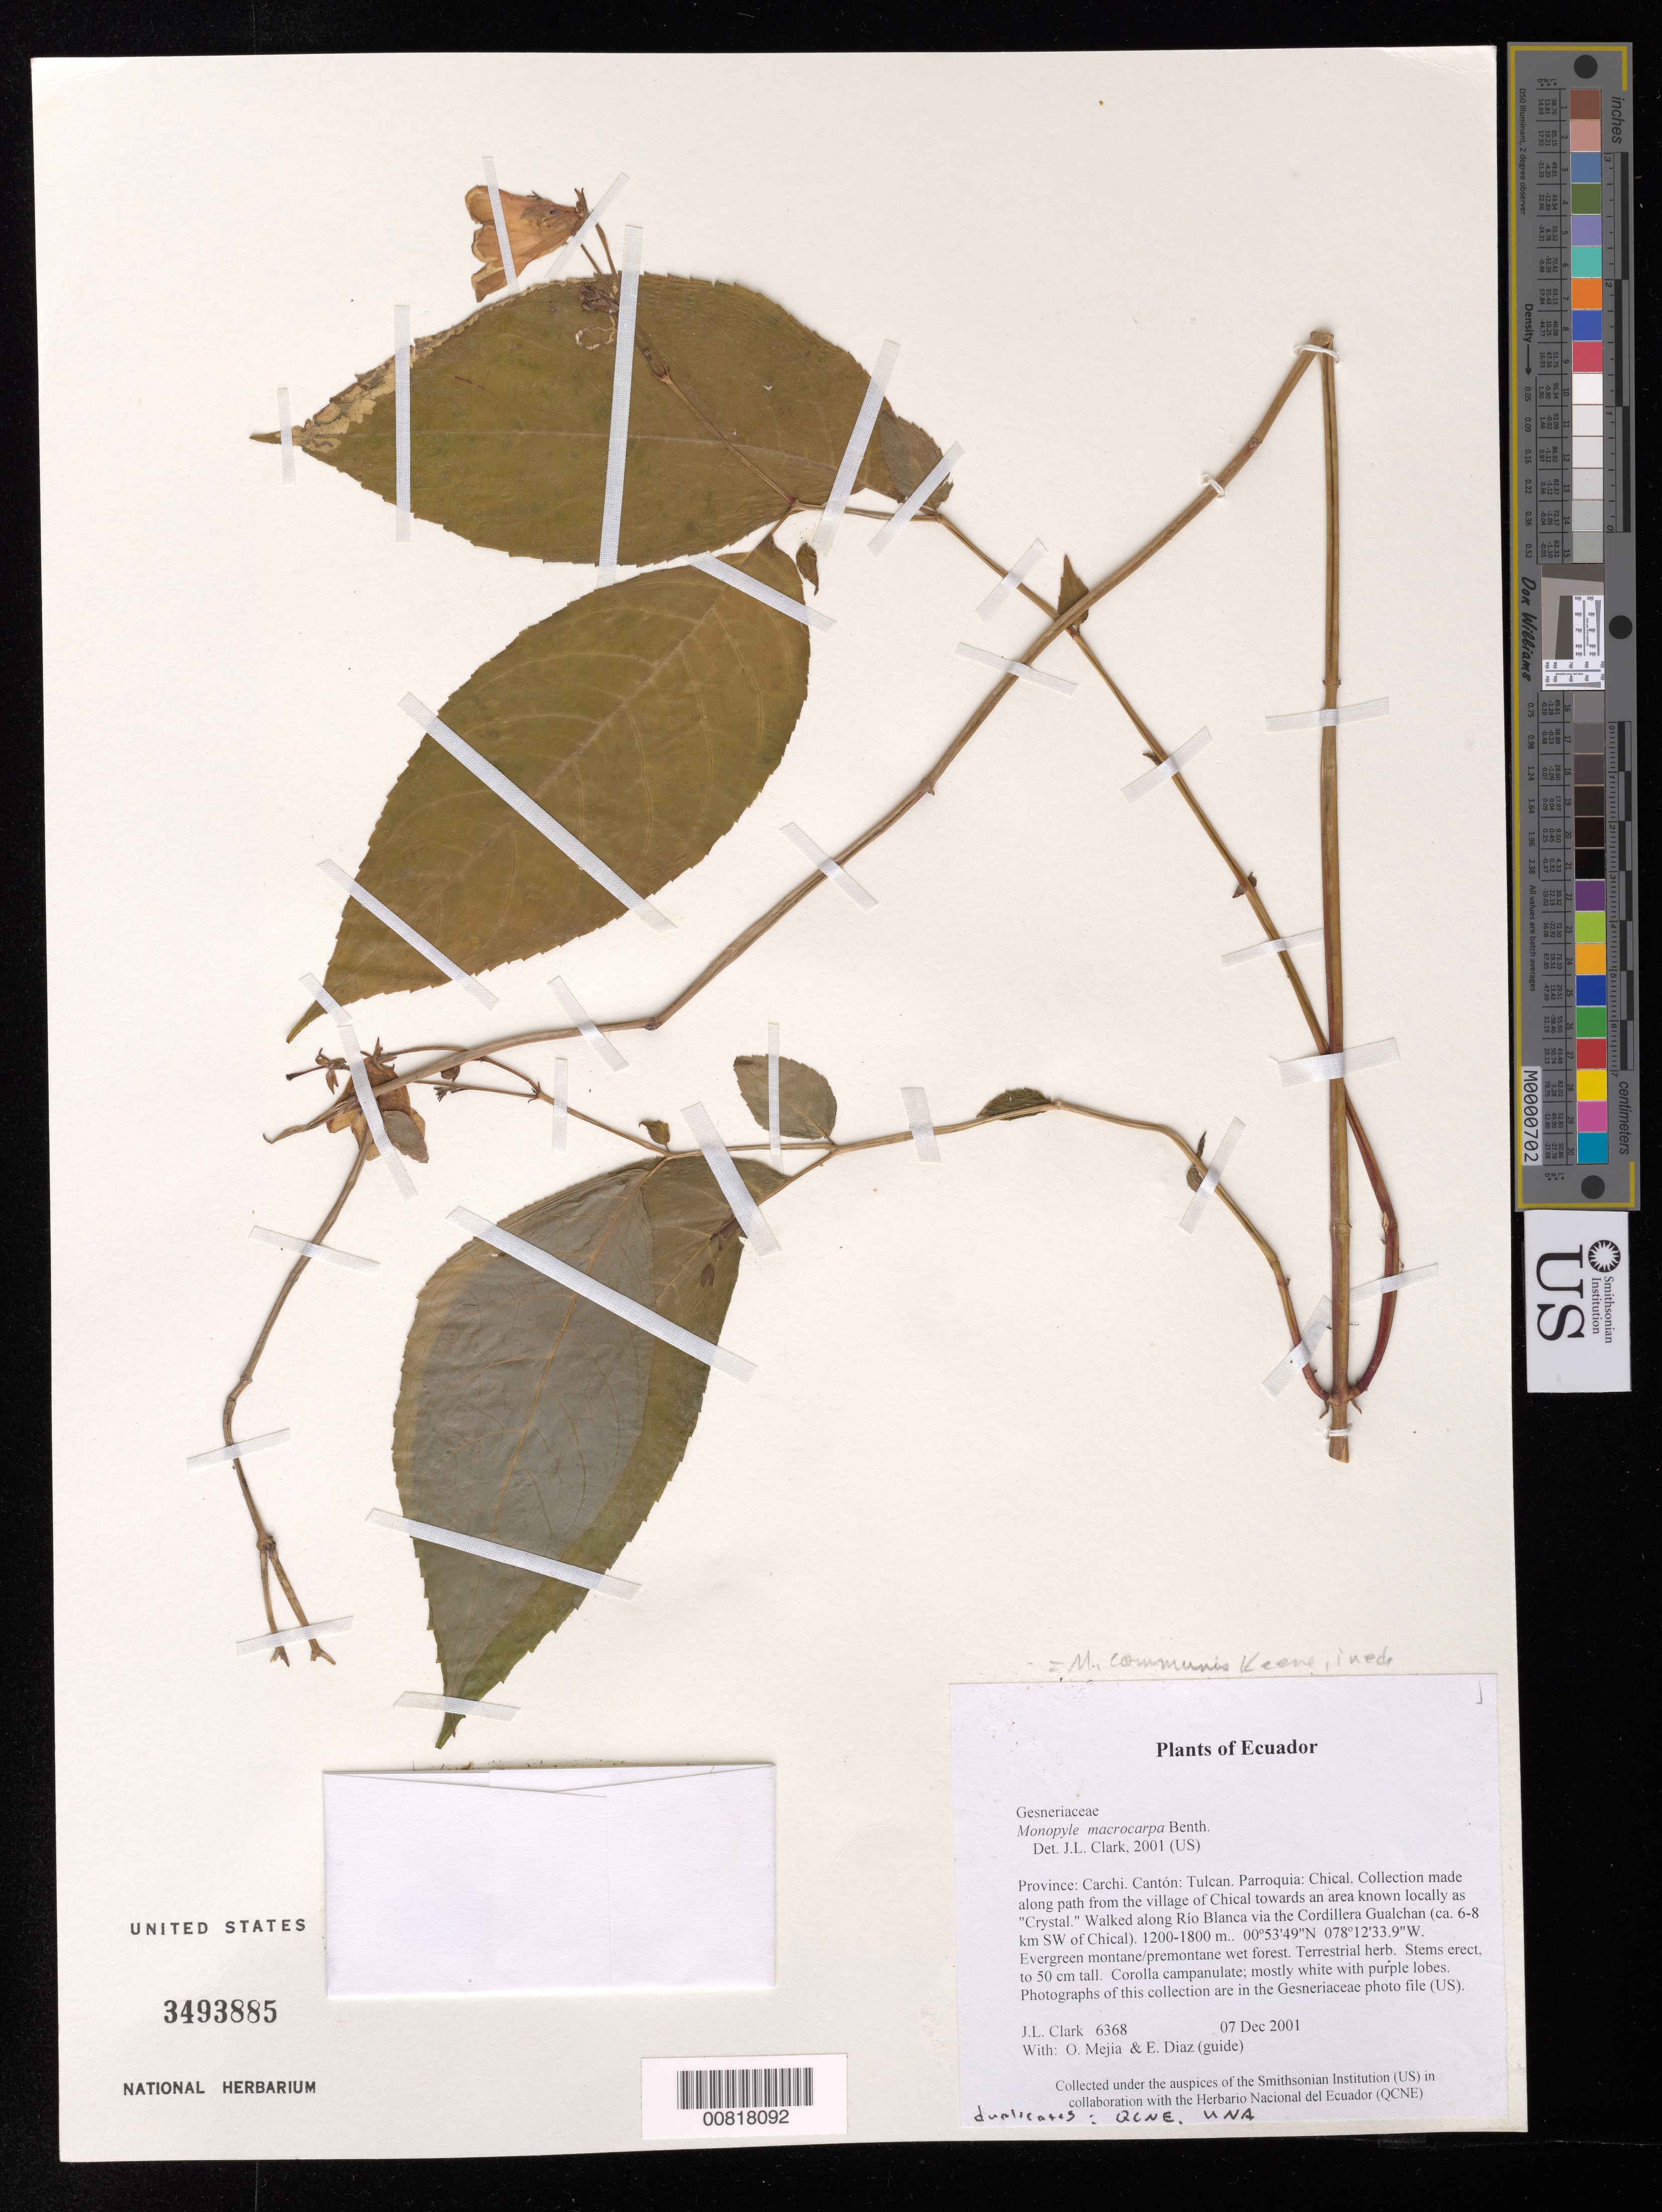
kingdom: Plantae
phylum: Tracheophyta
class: Magnoliopsida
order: Lamiales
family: Gesneriaceae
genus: Monopyle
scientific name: Monopyle macrocarpa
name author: Benth.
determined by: Clark, J. L., (SEL), The Marie Selby Botanical Garden (UNITED STATES)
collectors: J. L. Clark, O. Mejia & E. Diaz (guide)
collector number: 6368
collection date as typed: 07 Dec 2001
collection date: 2001-12-07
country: Ecuador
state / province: Carchi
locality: Tulcan. Parroquia: Chical. Collection made along path from the village of Chical towards an area known locally as "Crystal." Walked along Río Blanca via the Cordillera Gualchan (ca. 6-8 km SW of Chical).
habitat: Evergreen montane/premontane wet forest.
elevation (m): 1200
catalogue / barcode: US 3493885